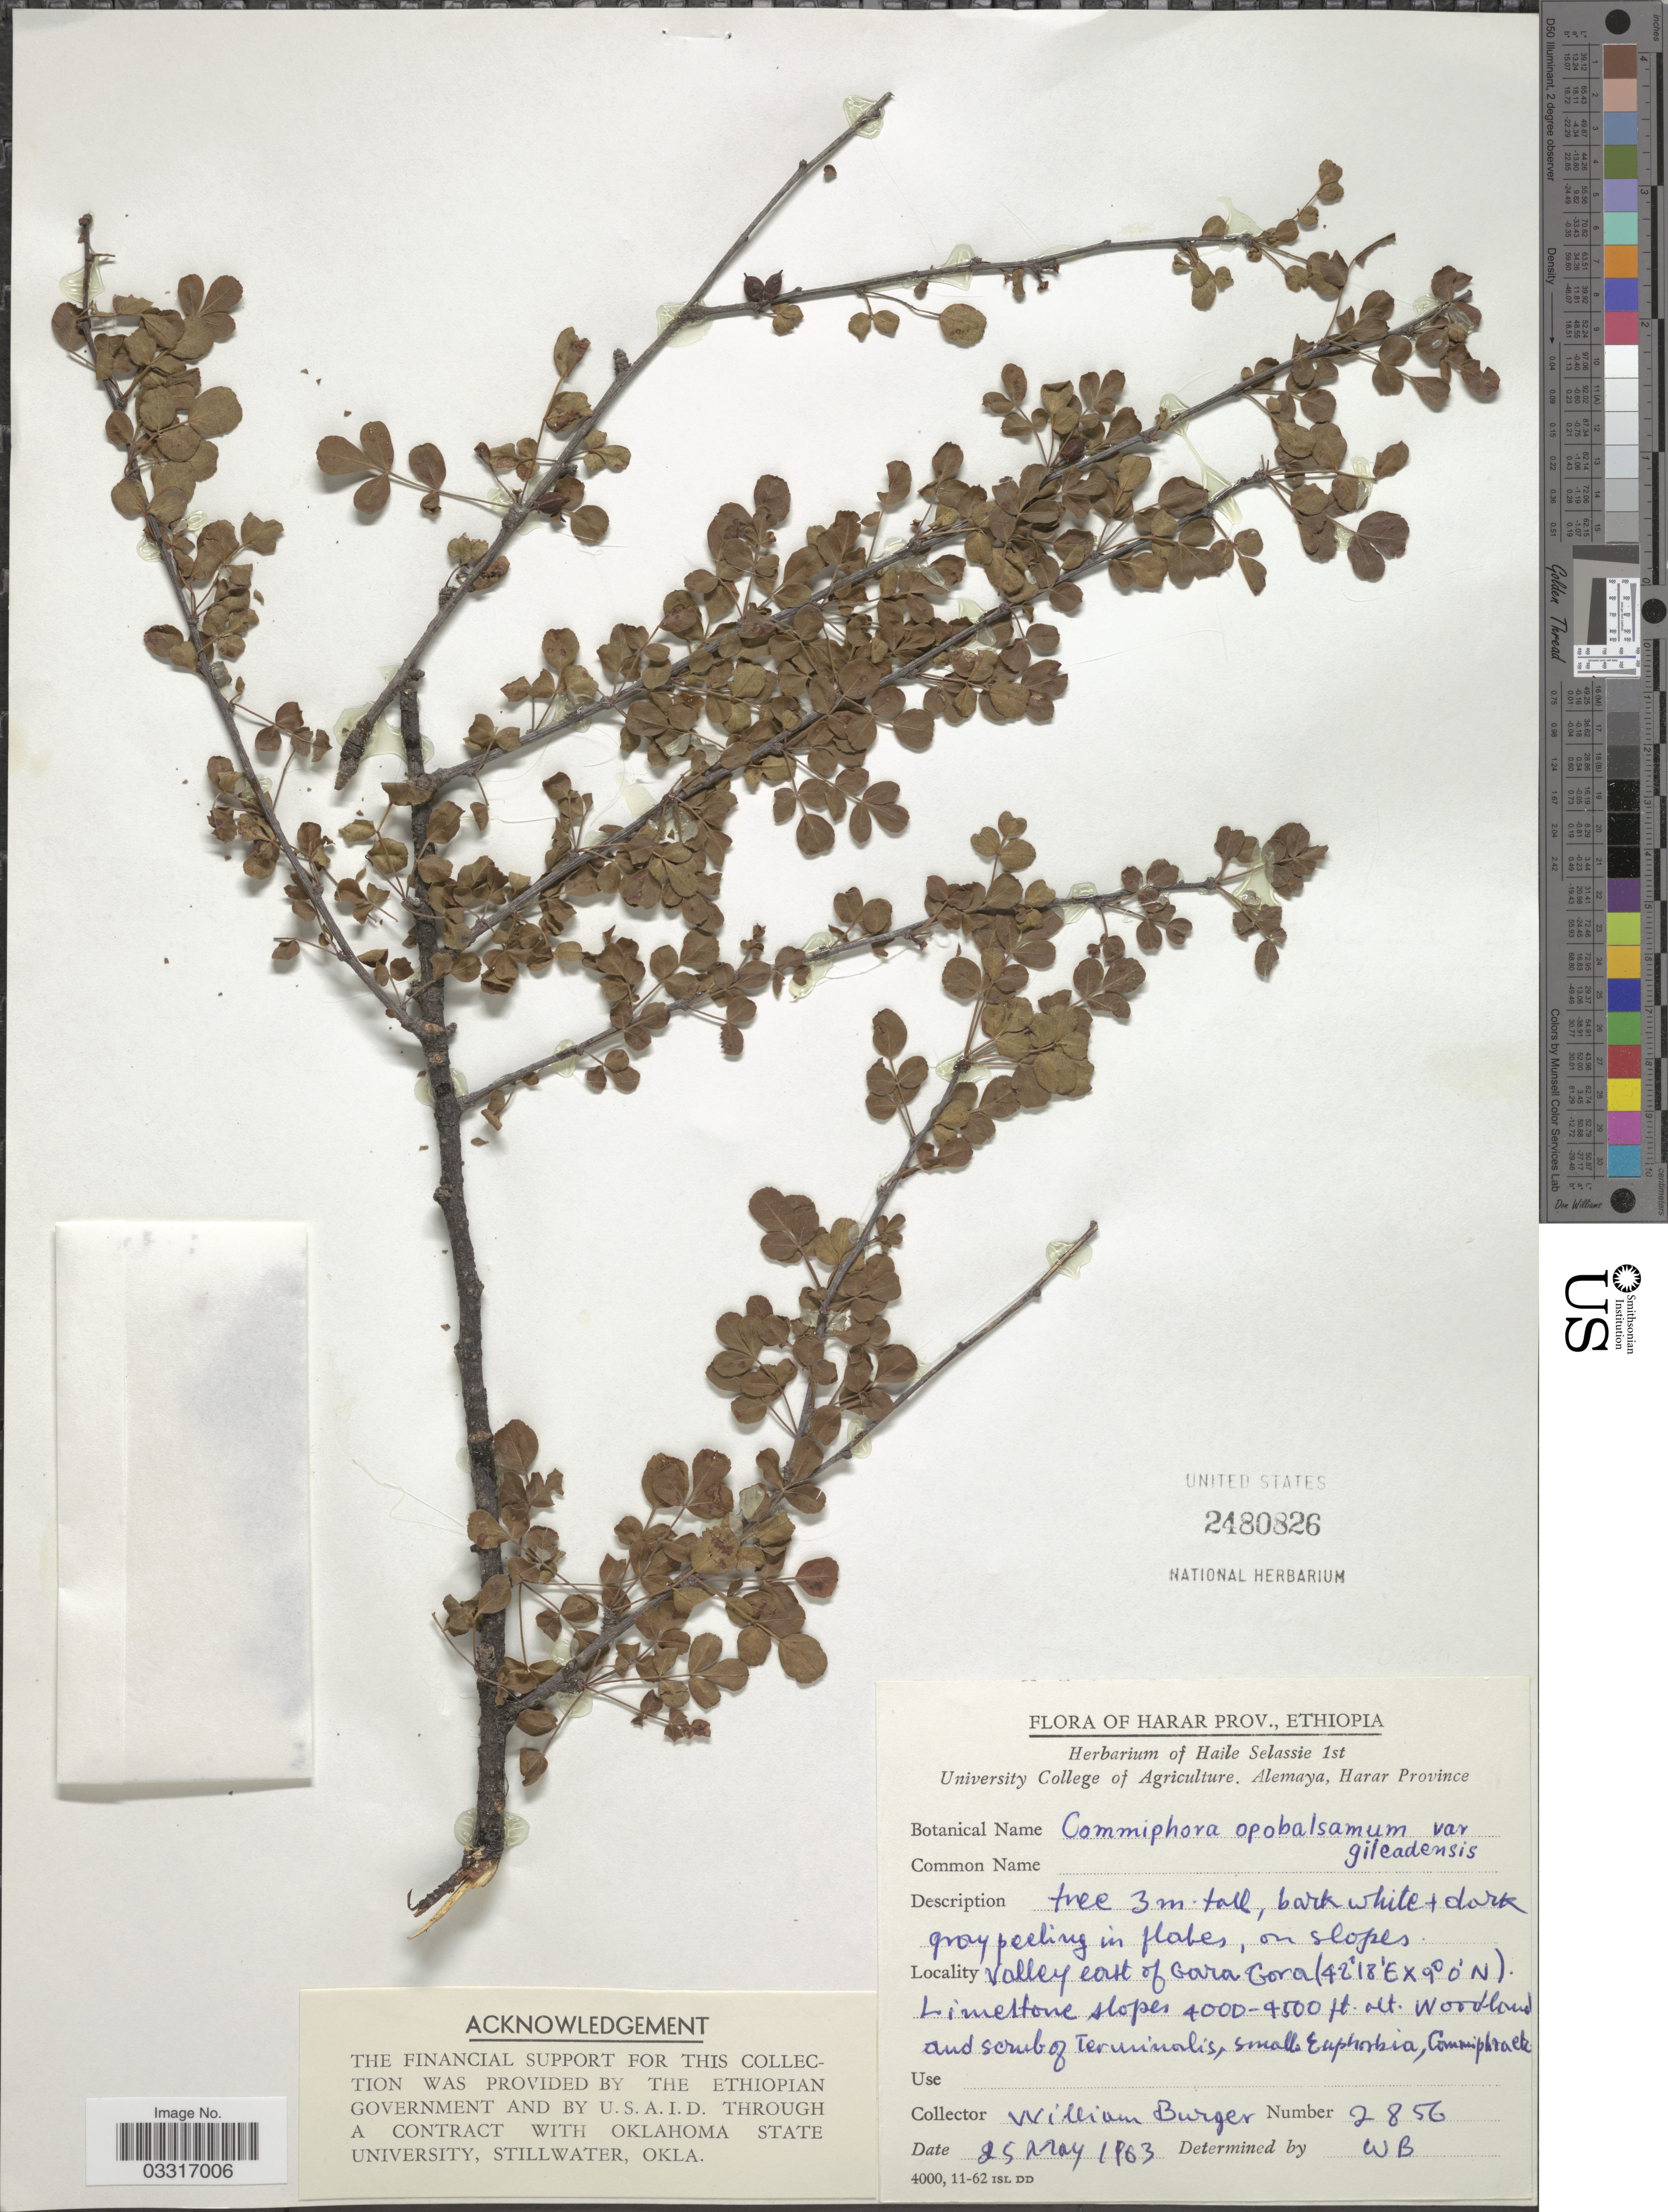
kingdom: Plantae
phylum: Tracheophyta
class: Magnoliopsida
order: Sapindales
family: Burseraceae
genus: Commiphora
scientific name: Commiphora opobalsamum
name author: (L.) Engl.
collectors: W. Burger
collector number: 2856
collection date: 1963-05-25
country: Ethiopia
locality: Valley east of Gara Gora. Limestone slopes.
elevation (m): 122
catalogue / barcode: US 2480826